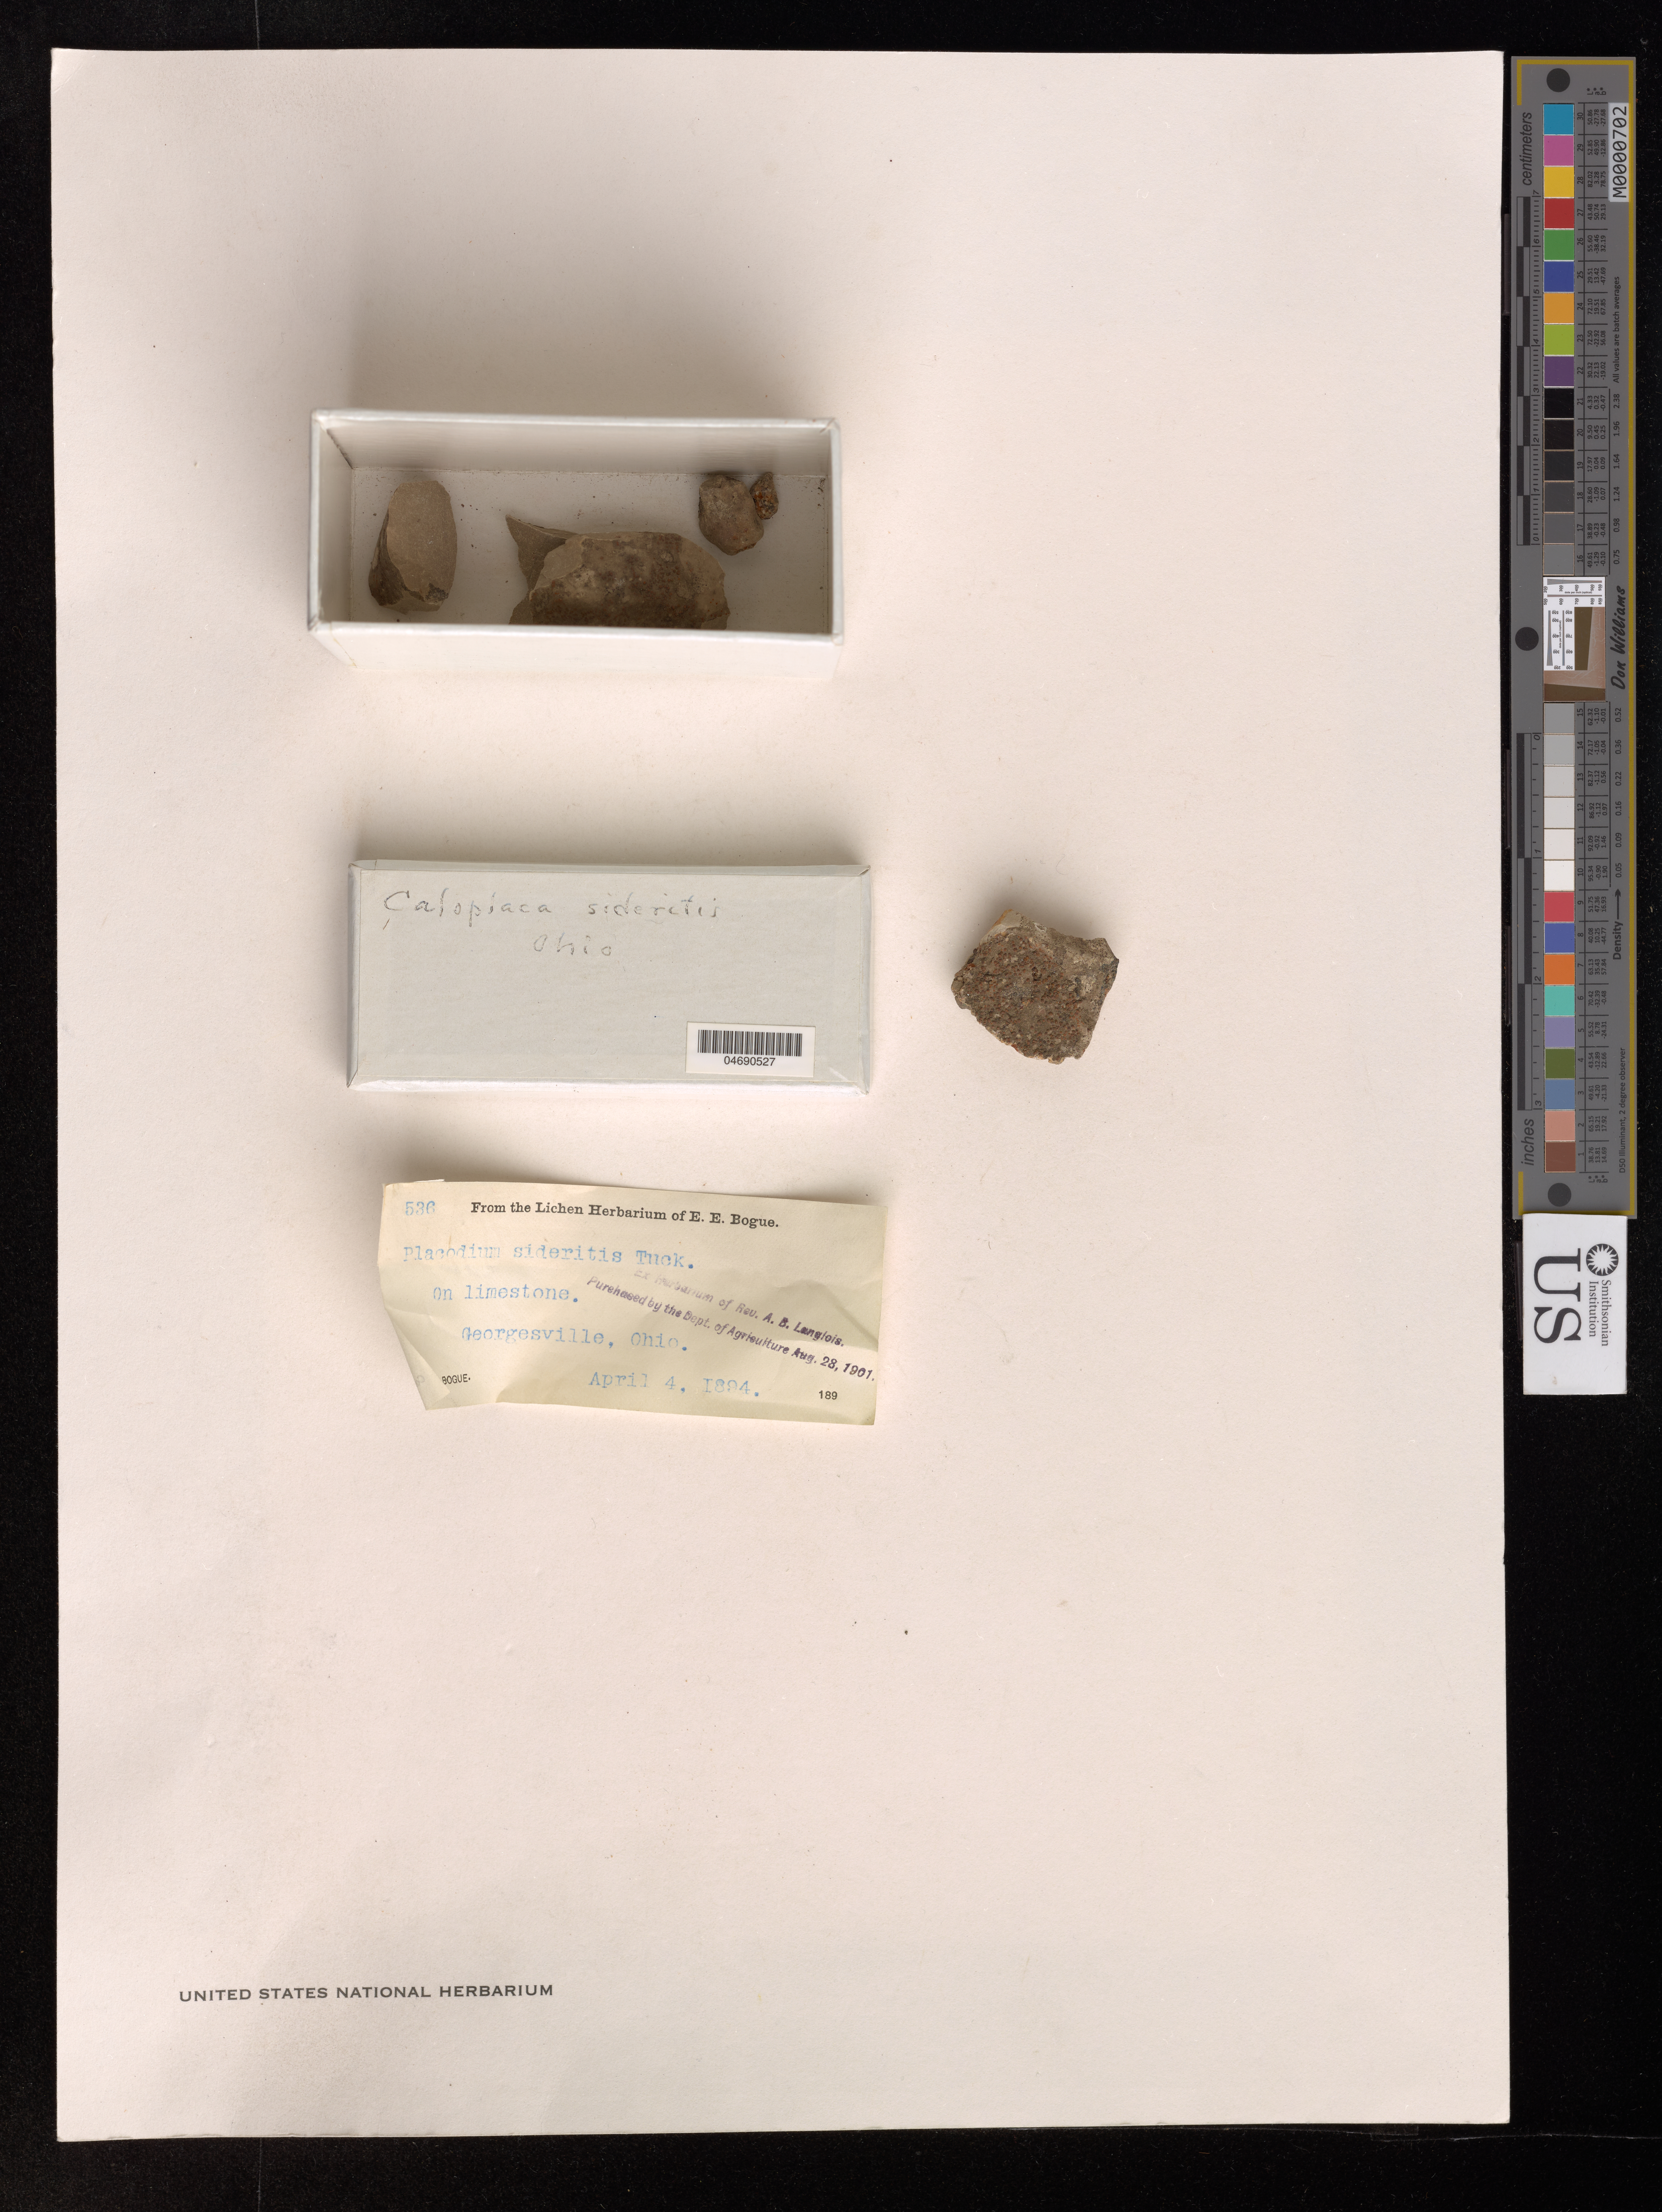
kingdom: Fungi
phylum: Ascomycota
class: Lecanoromycetes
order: Teloschistales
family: Teloschistaceae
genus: Caloplaca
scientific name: Caloplaca sideritis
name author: (Tuck.) Zahlbr.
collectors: E. Bogue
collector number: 536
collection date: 1894-04-04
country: United States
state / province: Ohio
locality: Georgesville.